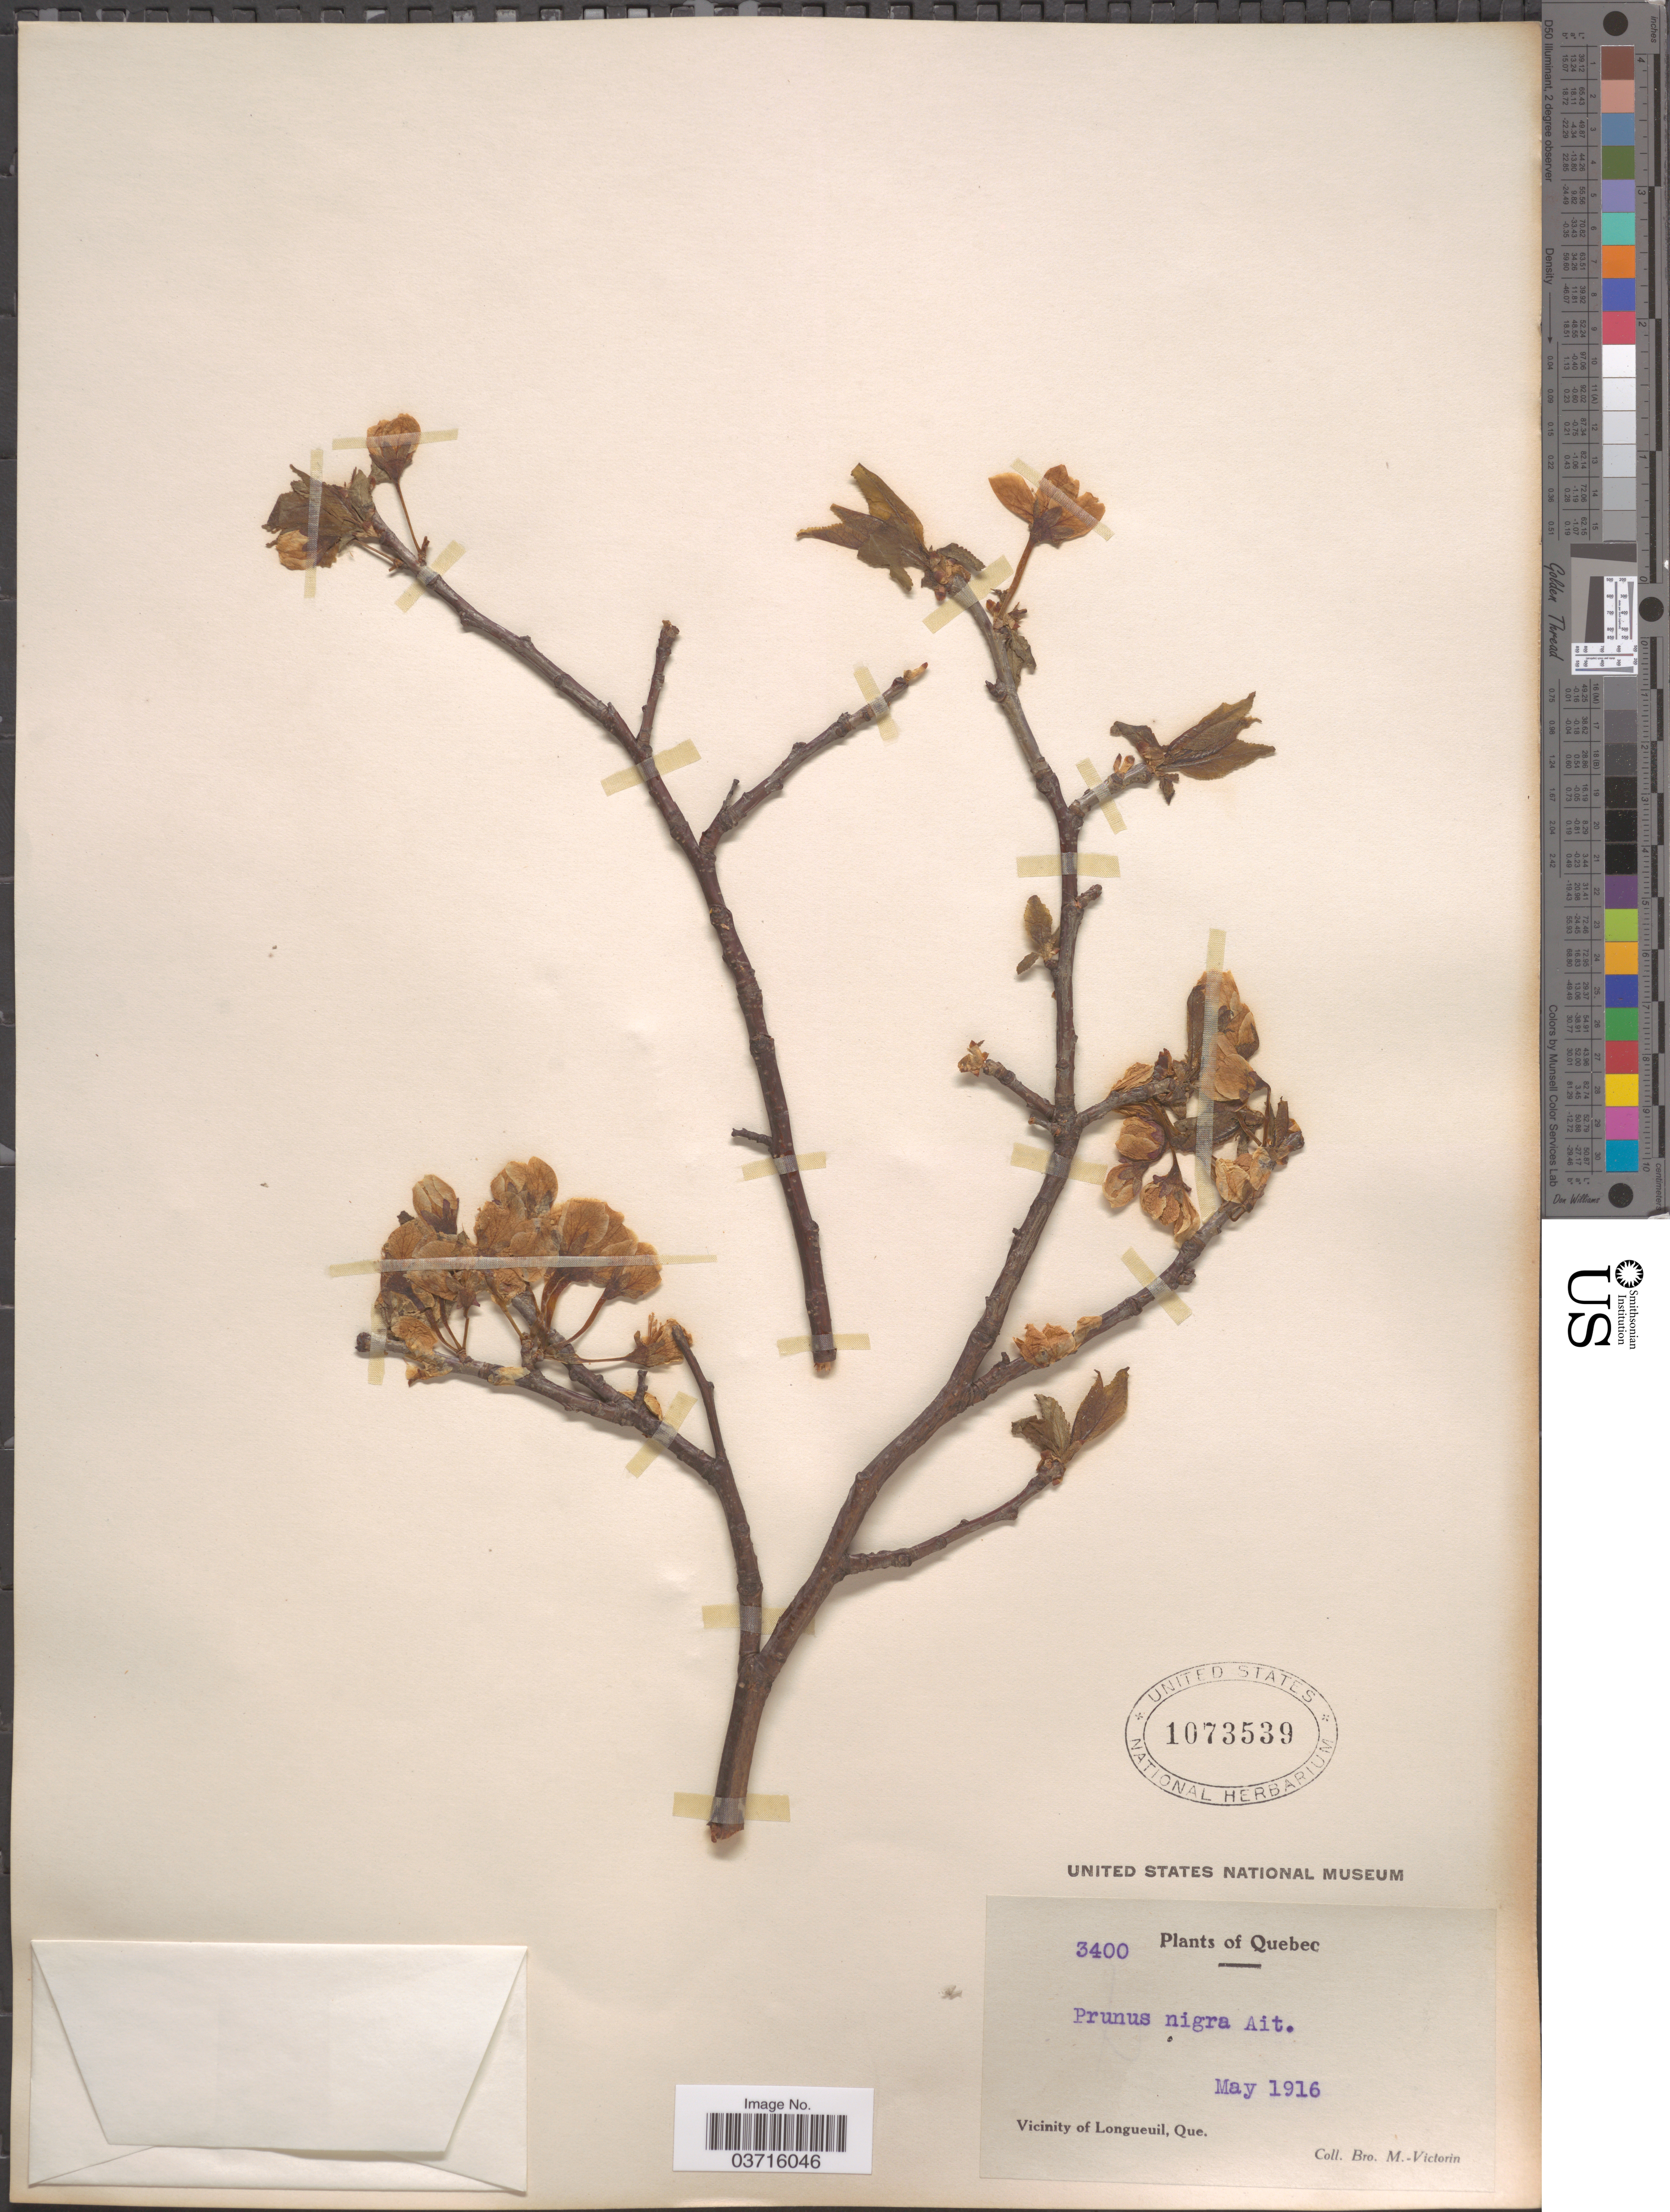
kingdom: Plantae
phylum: Tracheophyta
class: Magnoliopsida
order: Rosales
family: Rosaceae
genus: Prunus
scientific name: Prunus nigra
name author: Wight & Hedrick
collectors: Fr. Marie-Victorin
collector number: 3400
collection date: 1916-05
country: Canada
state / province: Quebec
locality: Vicinity of Longueuil.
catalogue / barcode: US 1073539